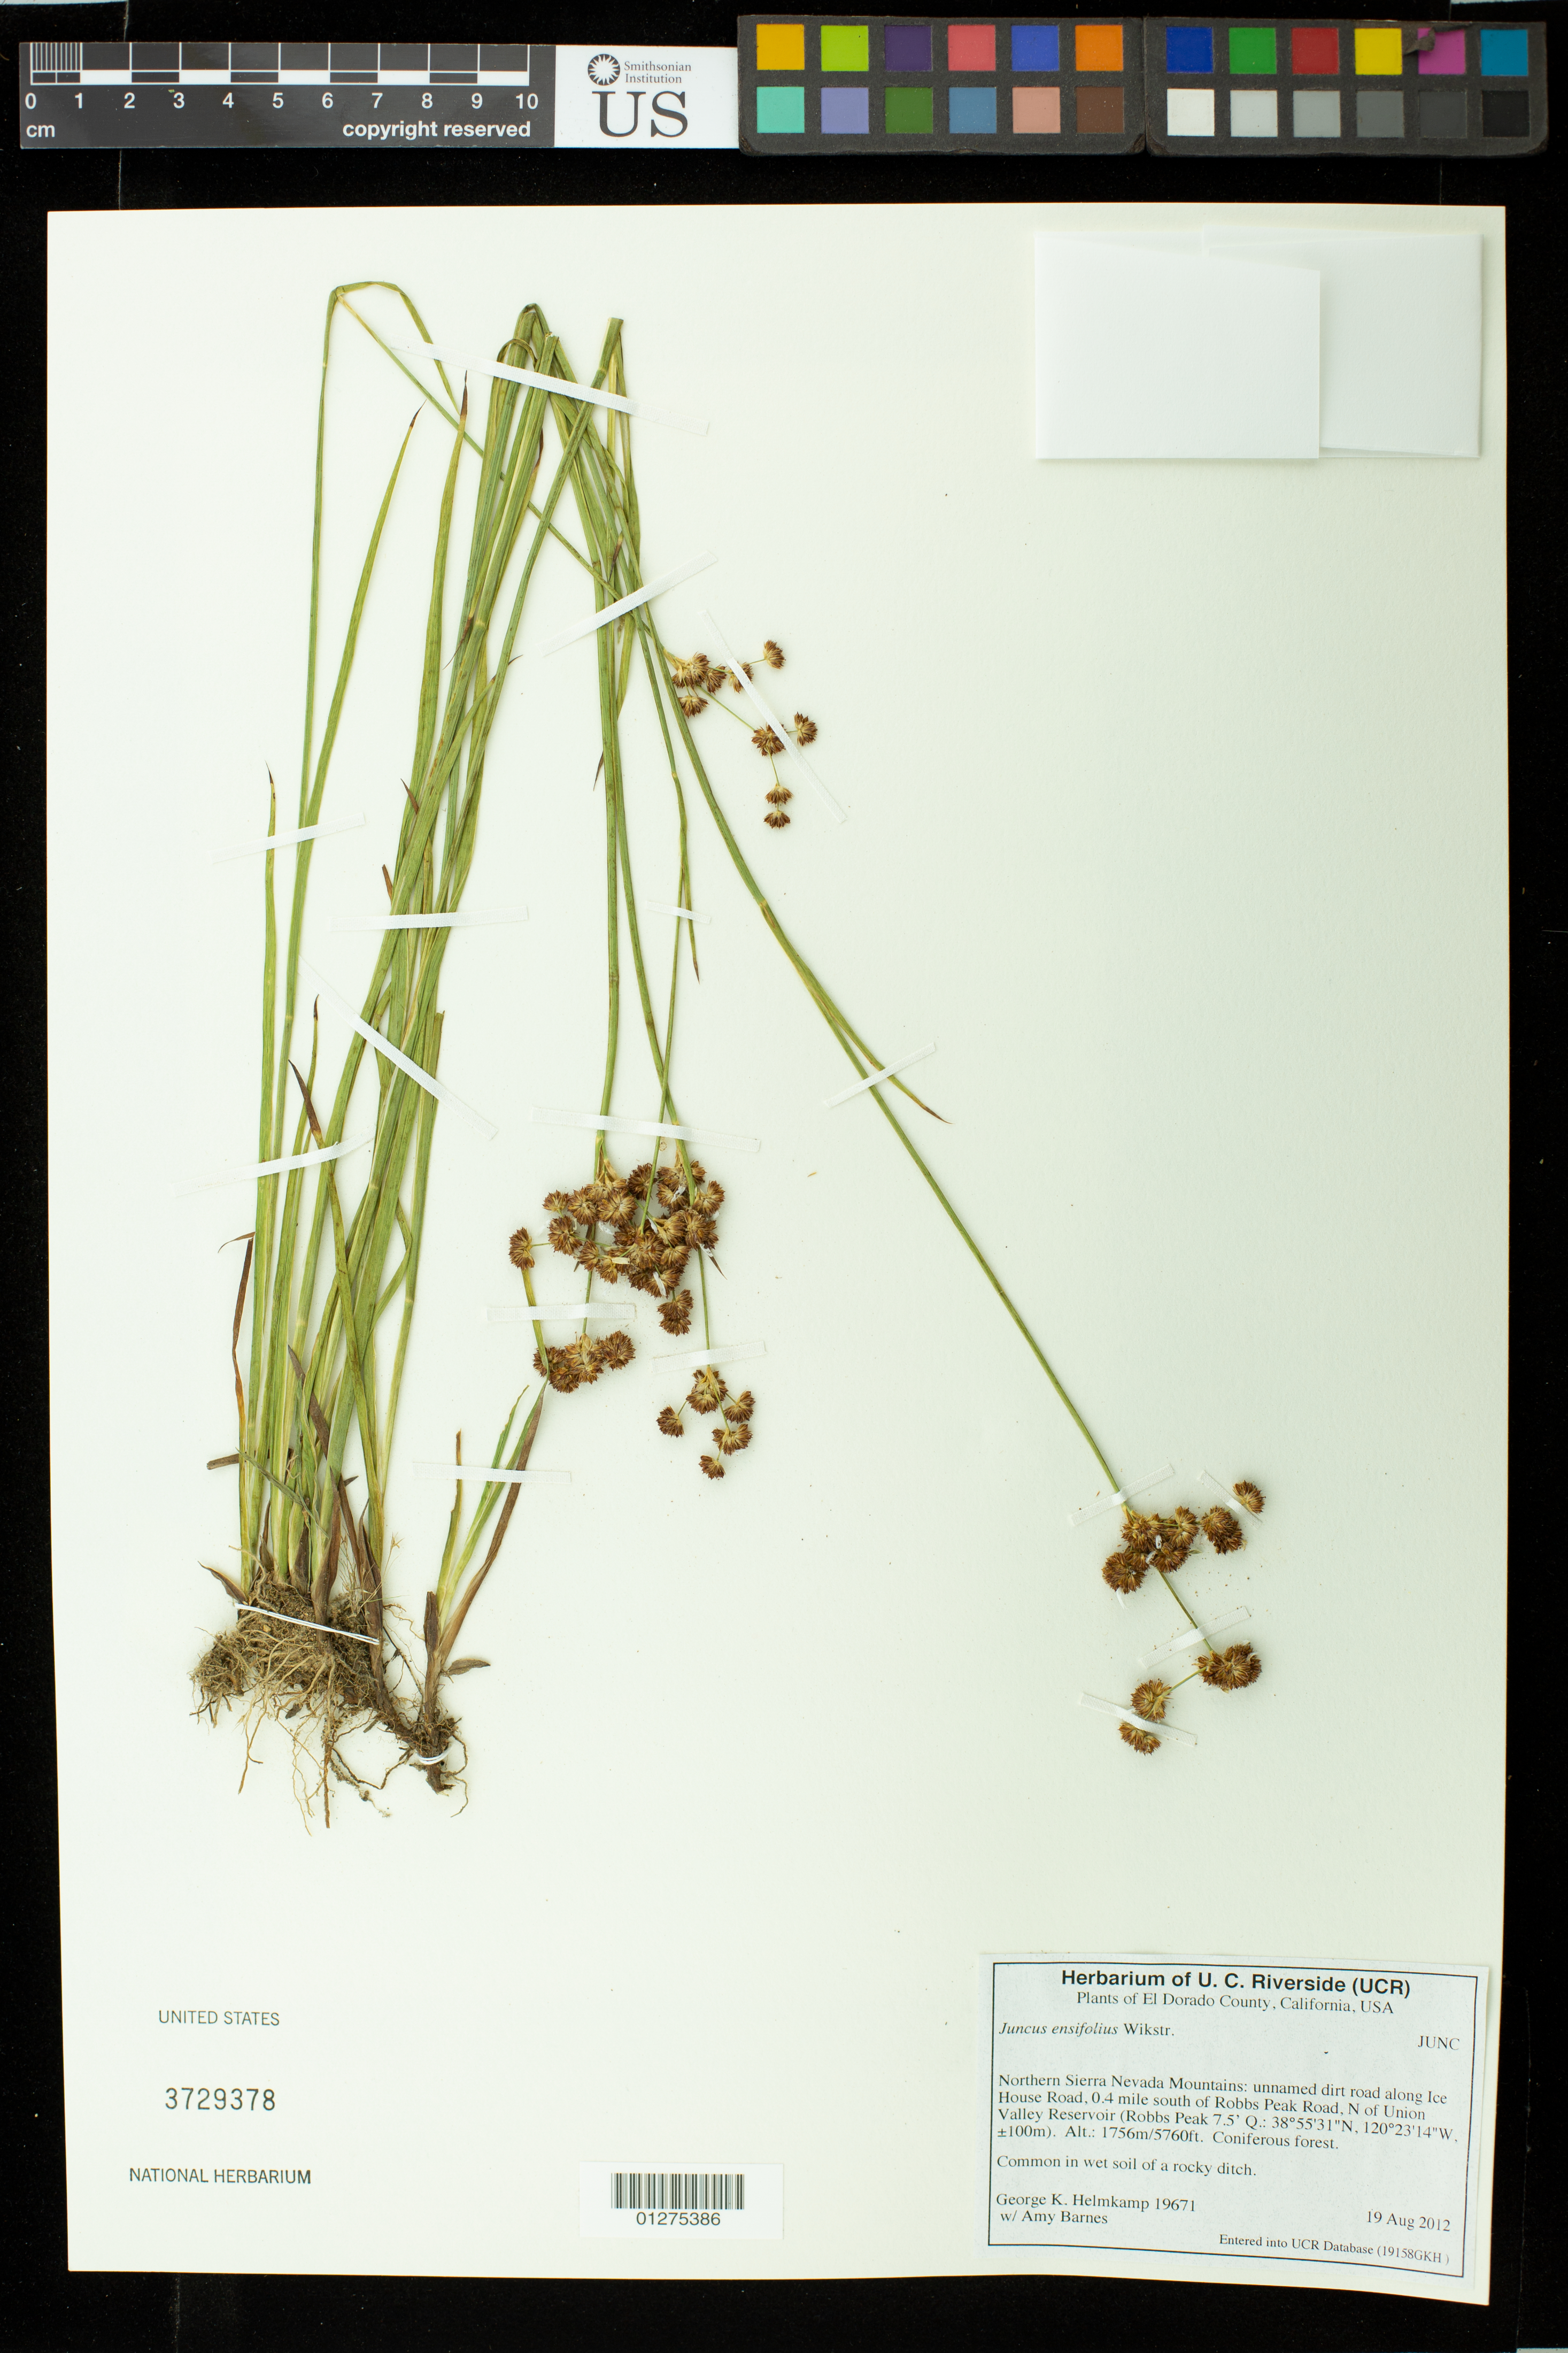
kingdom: Plantae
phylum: Tracheophyta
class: Liliopsida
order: Poales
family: Juncaceae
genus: Juncus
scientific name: Juncus ensifolius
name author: Wikstr.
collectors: M. Provance & A. Barnes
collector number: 19671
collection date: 2012-08-19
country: United States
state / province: California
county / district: El Dorado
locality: Northern Sierra Nevada Moutains: unnamed dirt road along Ice House Road, 0.4 mile south of Robbs Peak Road, N of Union Valley Reservoir ( Robbs Peak 7.5)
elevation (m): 1756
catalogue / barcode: US 3729378